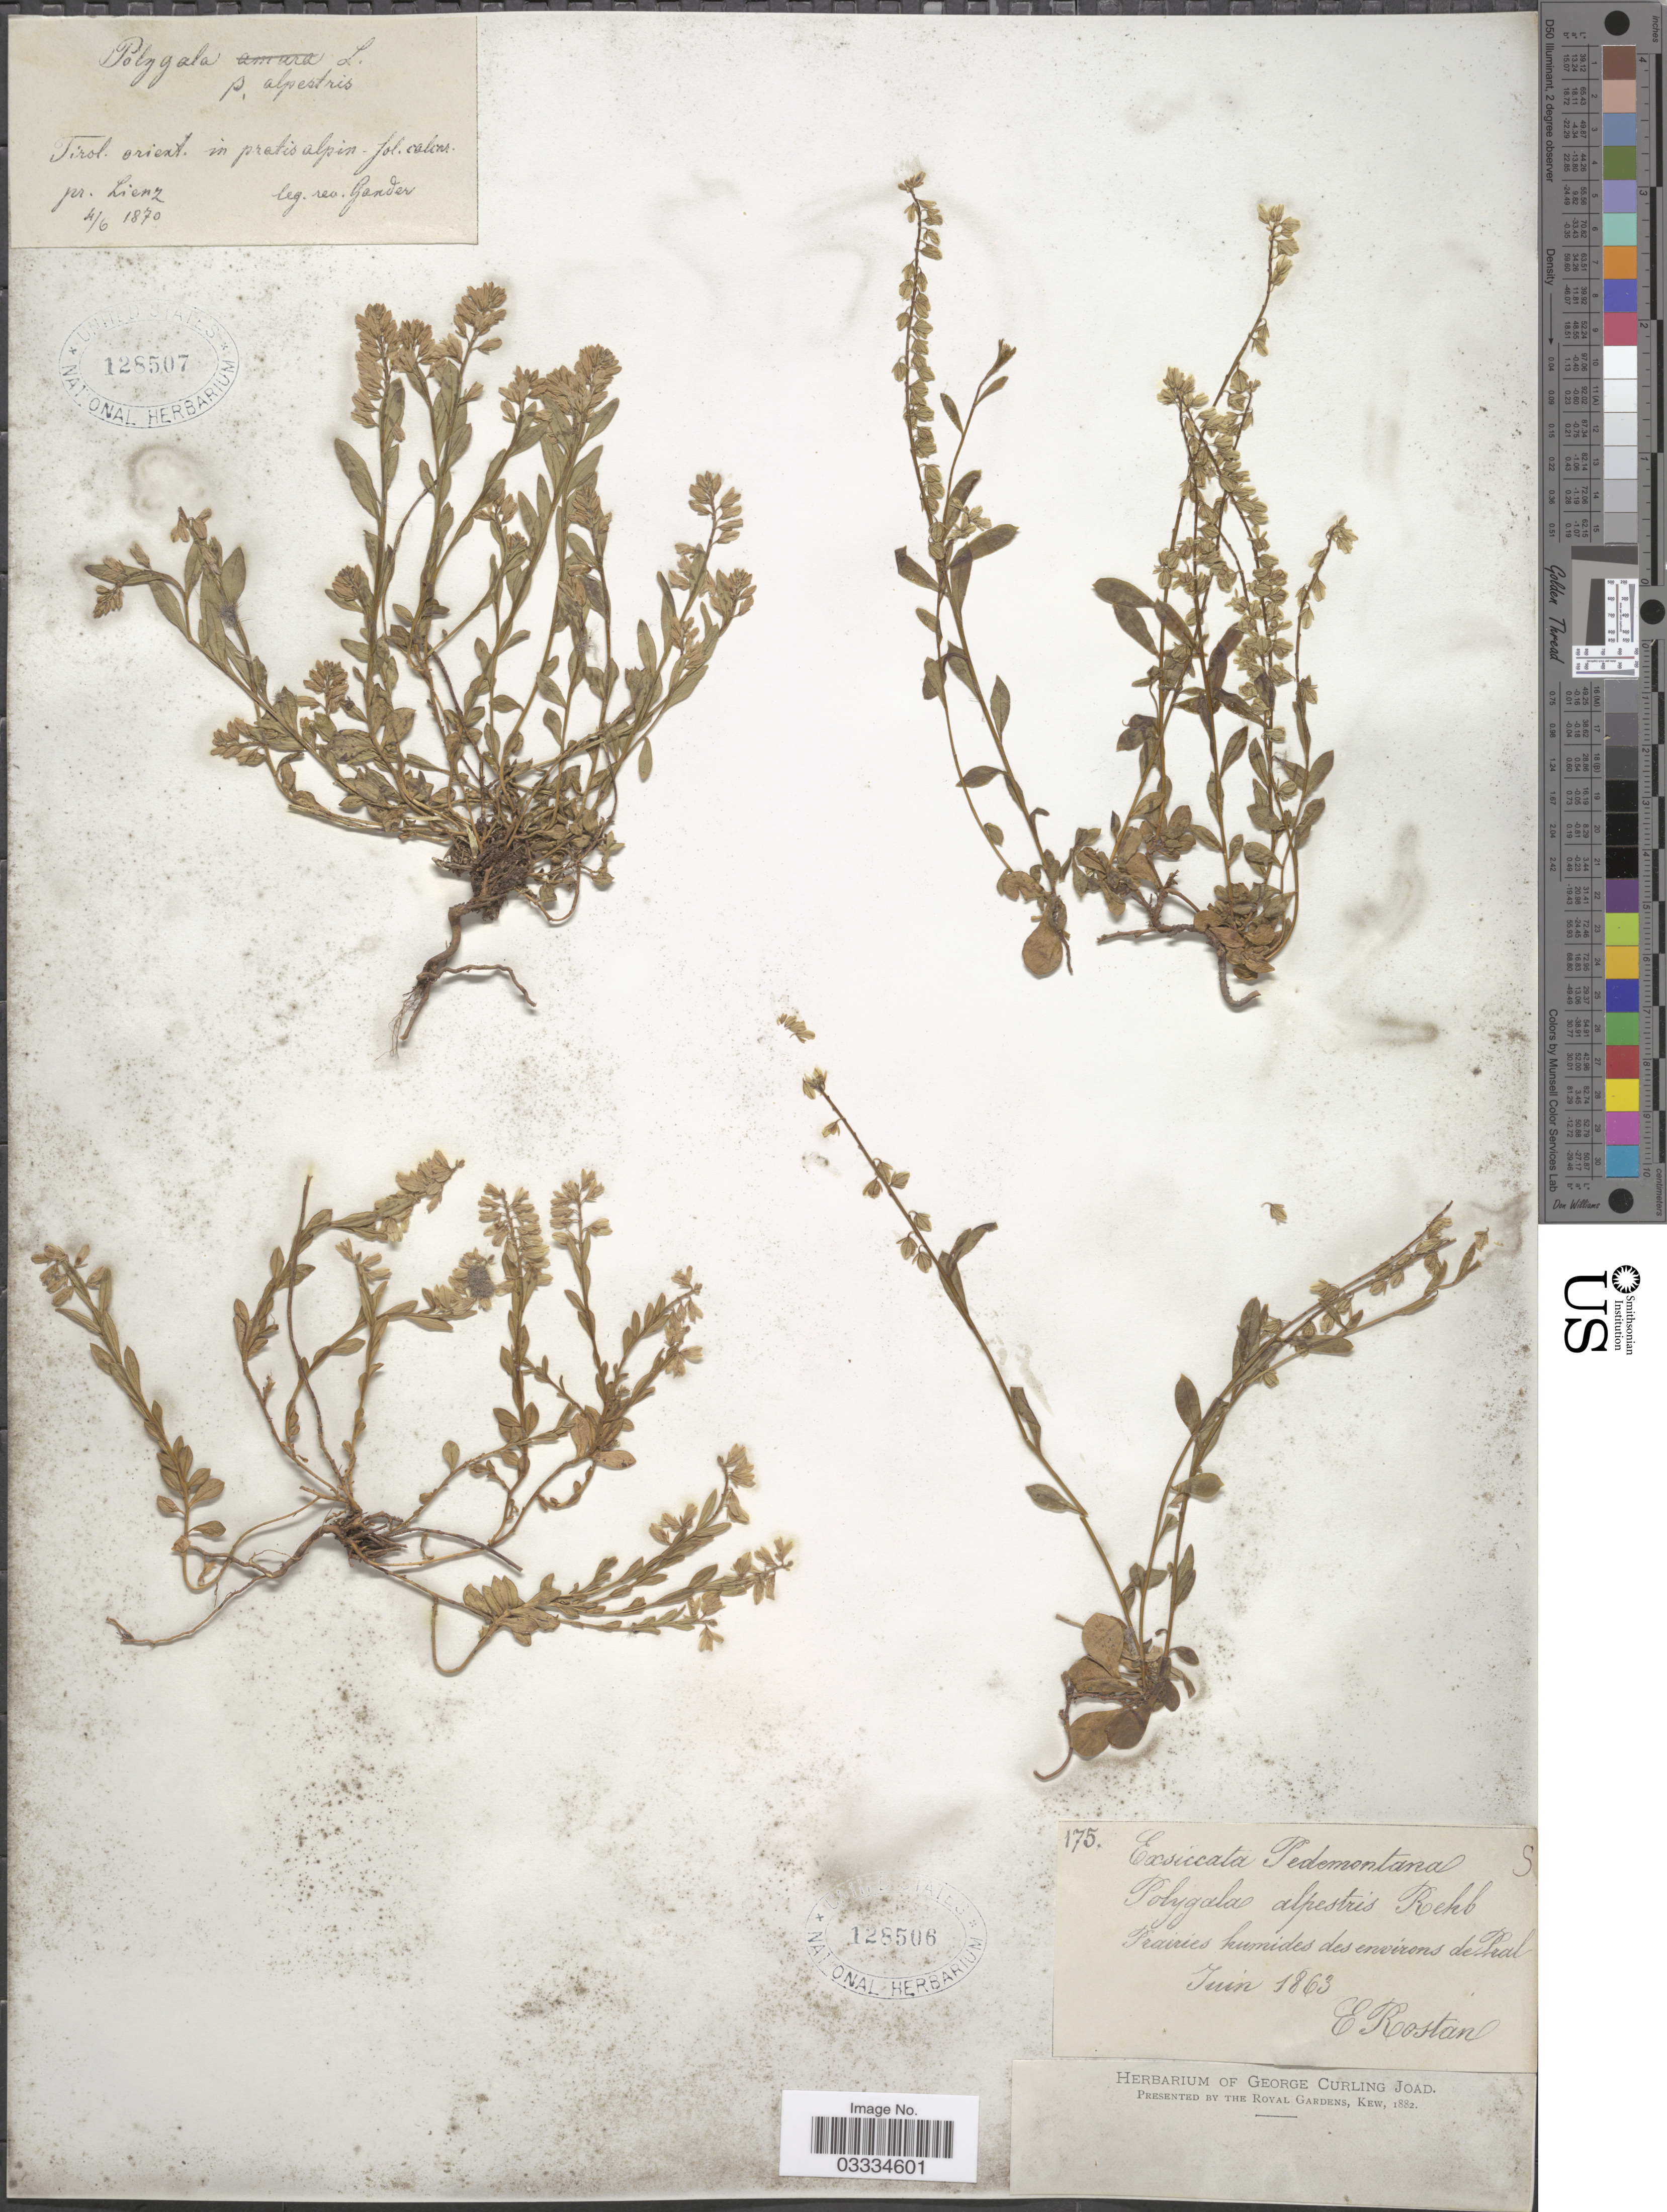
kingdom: Plantae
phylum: Tracheophyta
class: Magnoliopsida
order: Fabales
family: Polygalaceae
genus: Polygala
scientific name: Polygala alpestris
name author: Rchb.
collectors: E. Roostan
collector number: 175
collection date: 1863-06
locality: Prairies humides des environs de Tirol.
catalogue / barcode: US 128506-2